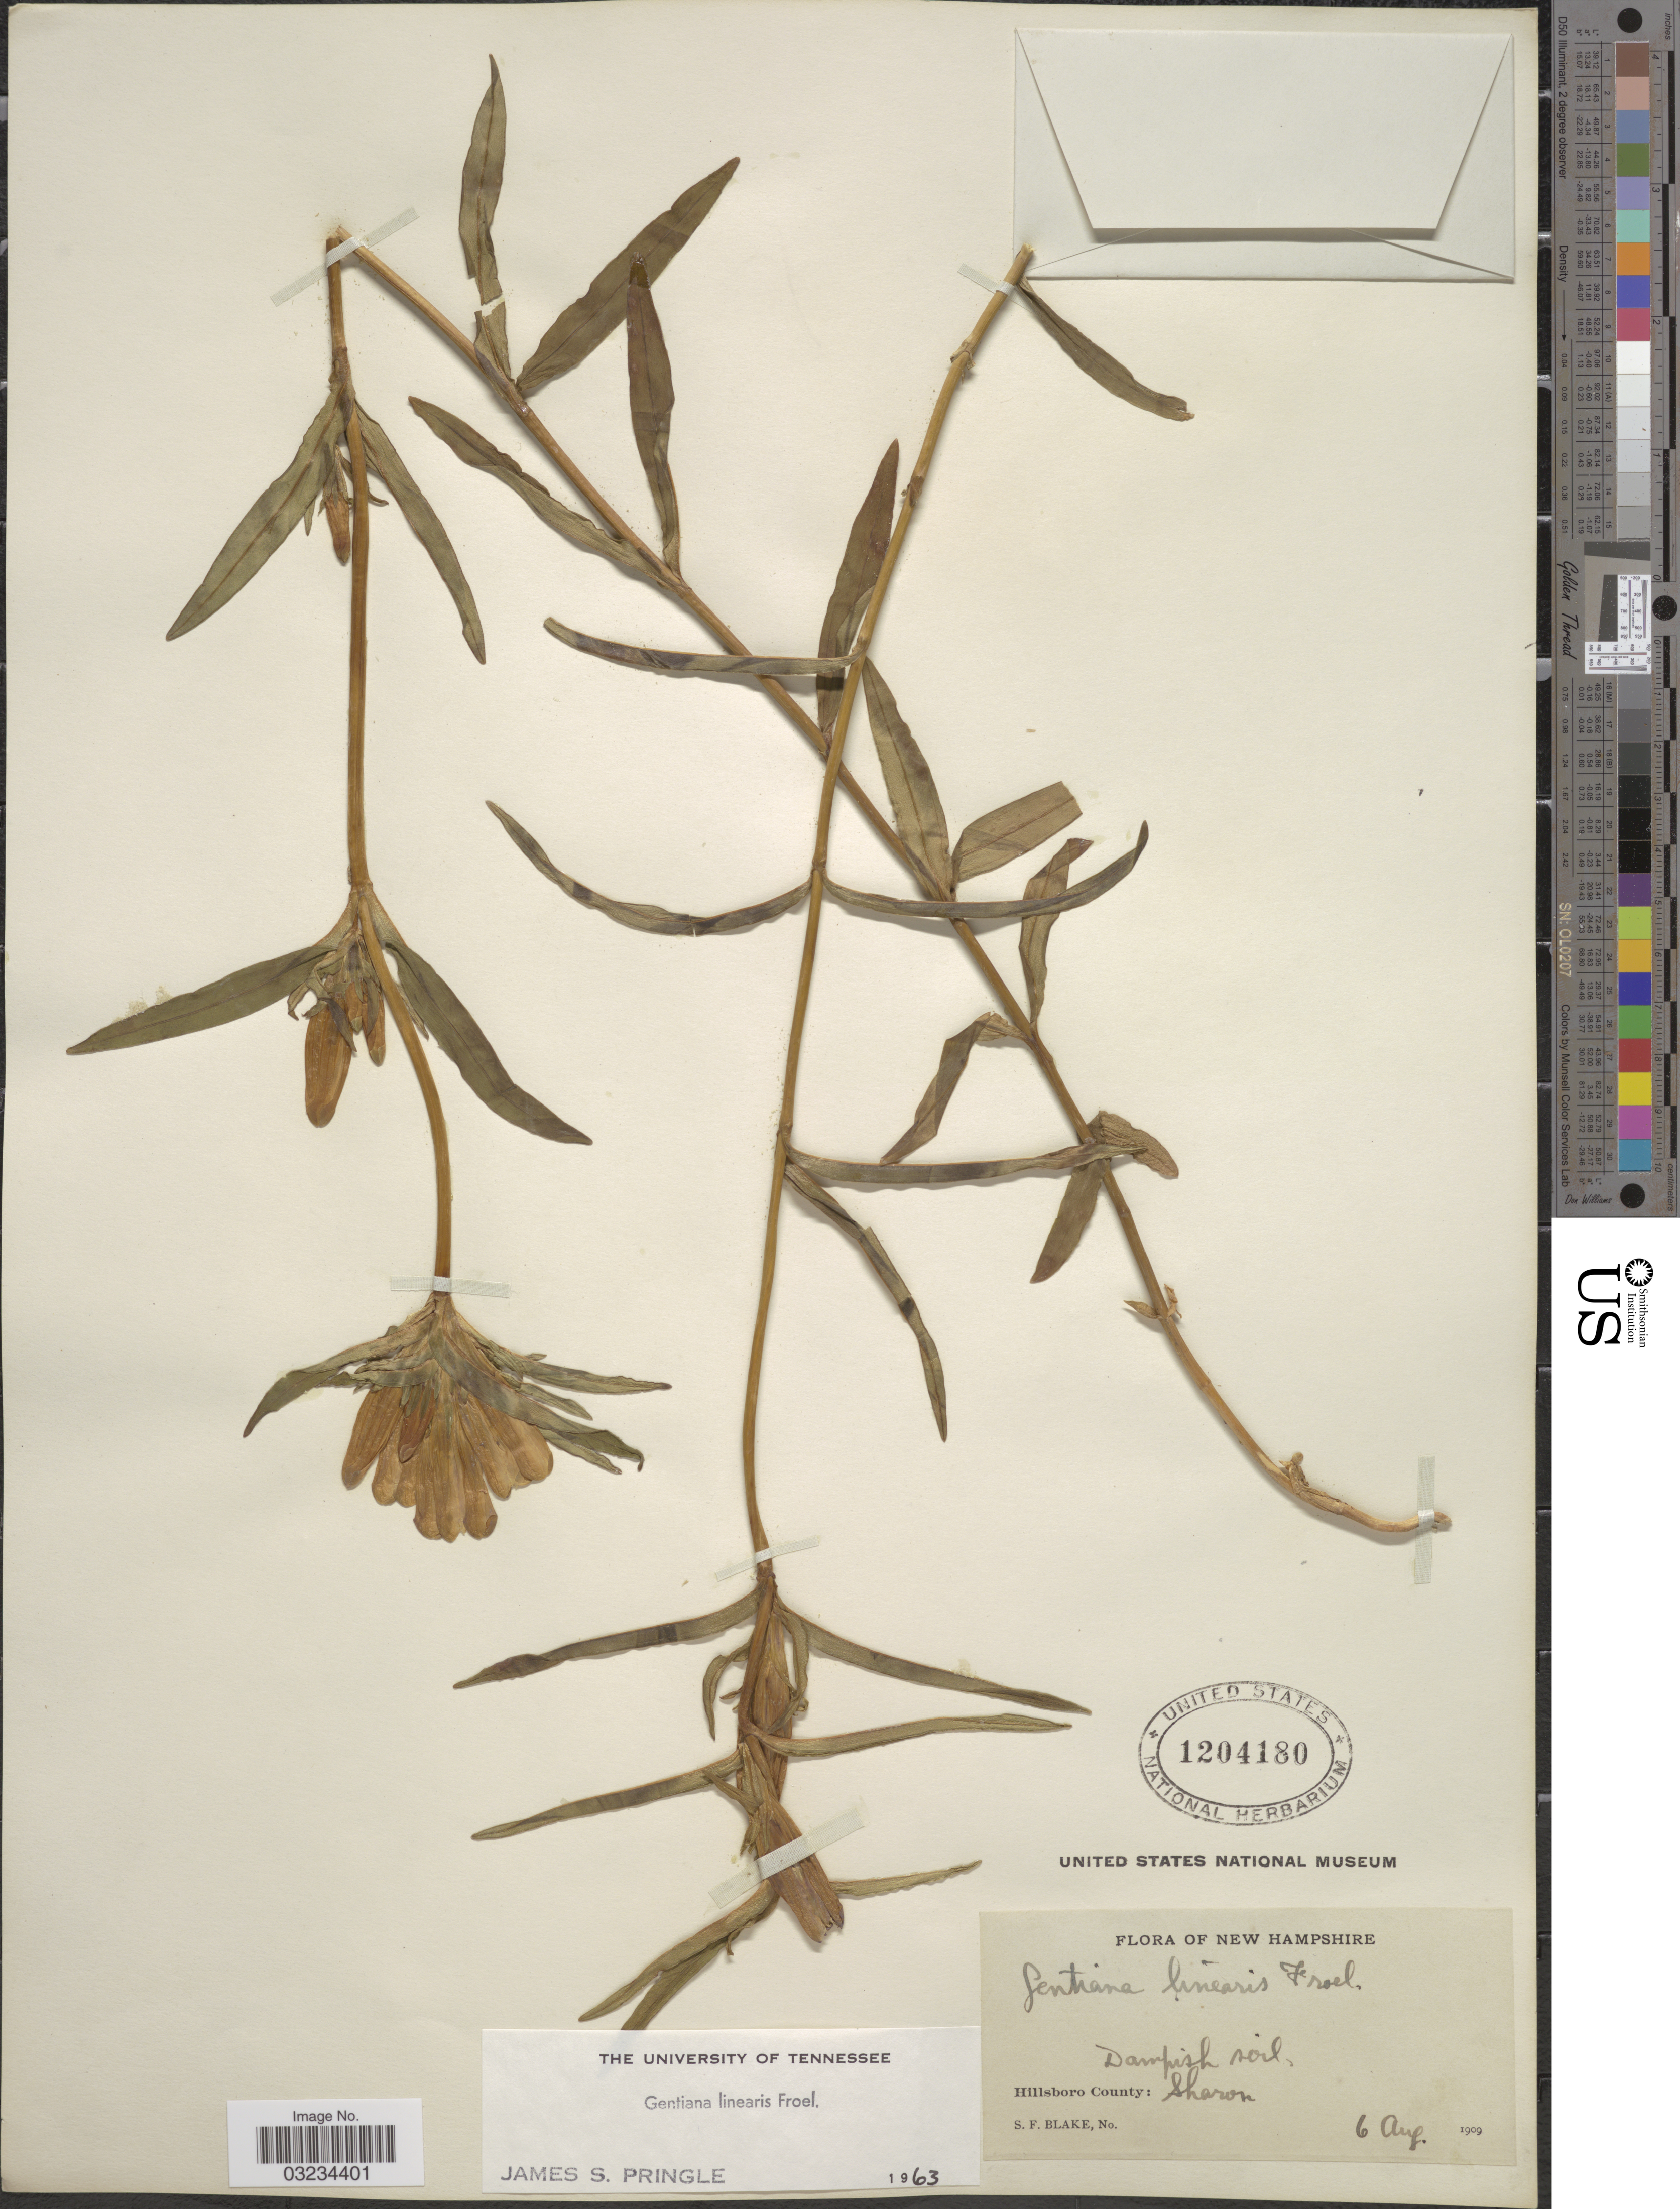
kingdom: Plantae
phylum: Tracheophyta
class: Magnoliopsida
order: Gentianales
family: Gentianaceae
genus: Gentiana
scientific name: Gentiana linearis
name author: Froel.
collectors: S. Blake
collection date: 1909-08-06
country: United States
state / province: New Hampshire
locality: Hillsboro County: Sharon.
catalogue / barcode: US 1204180